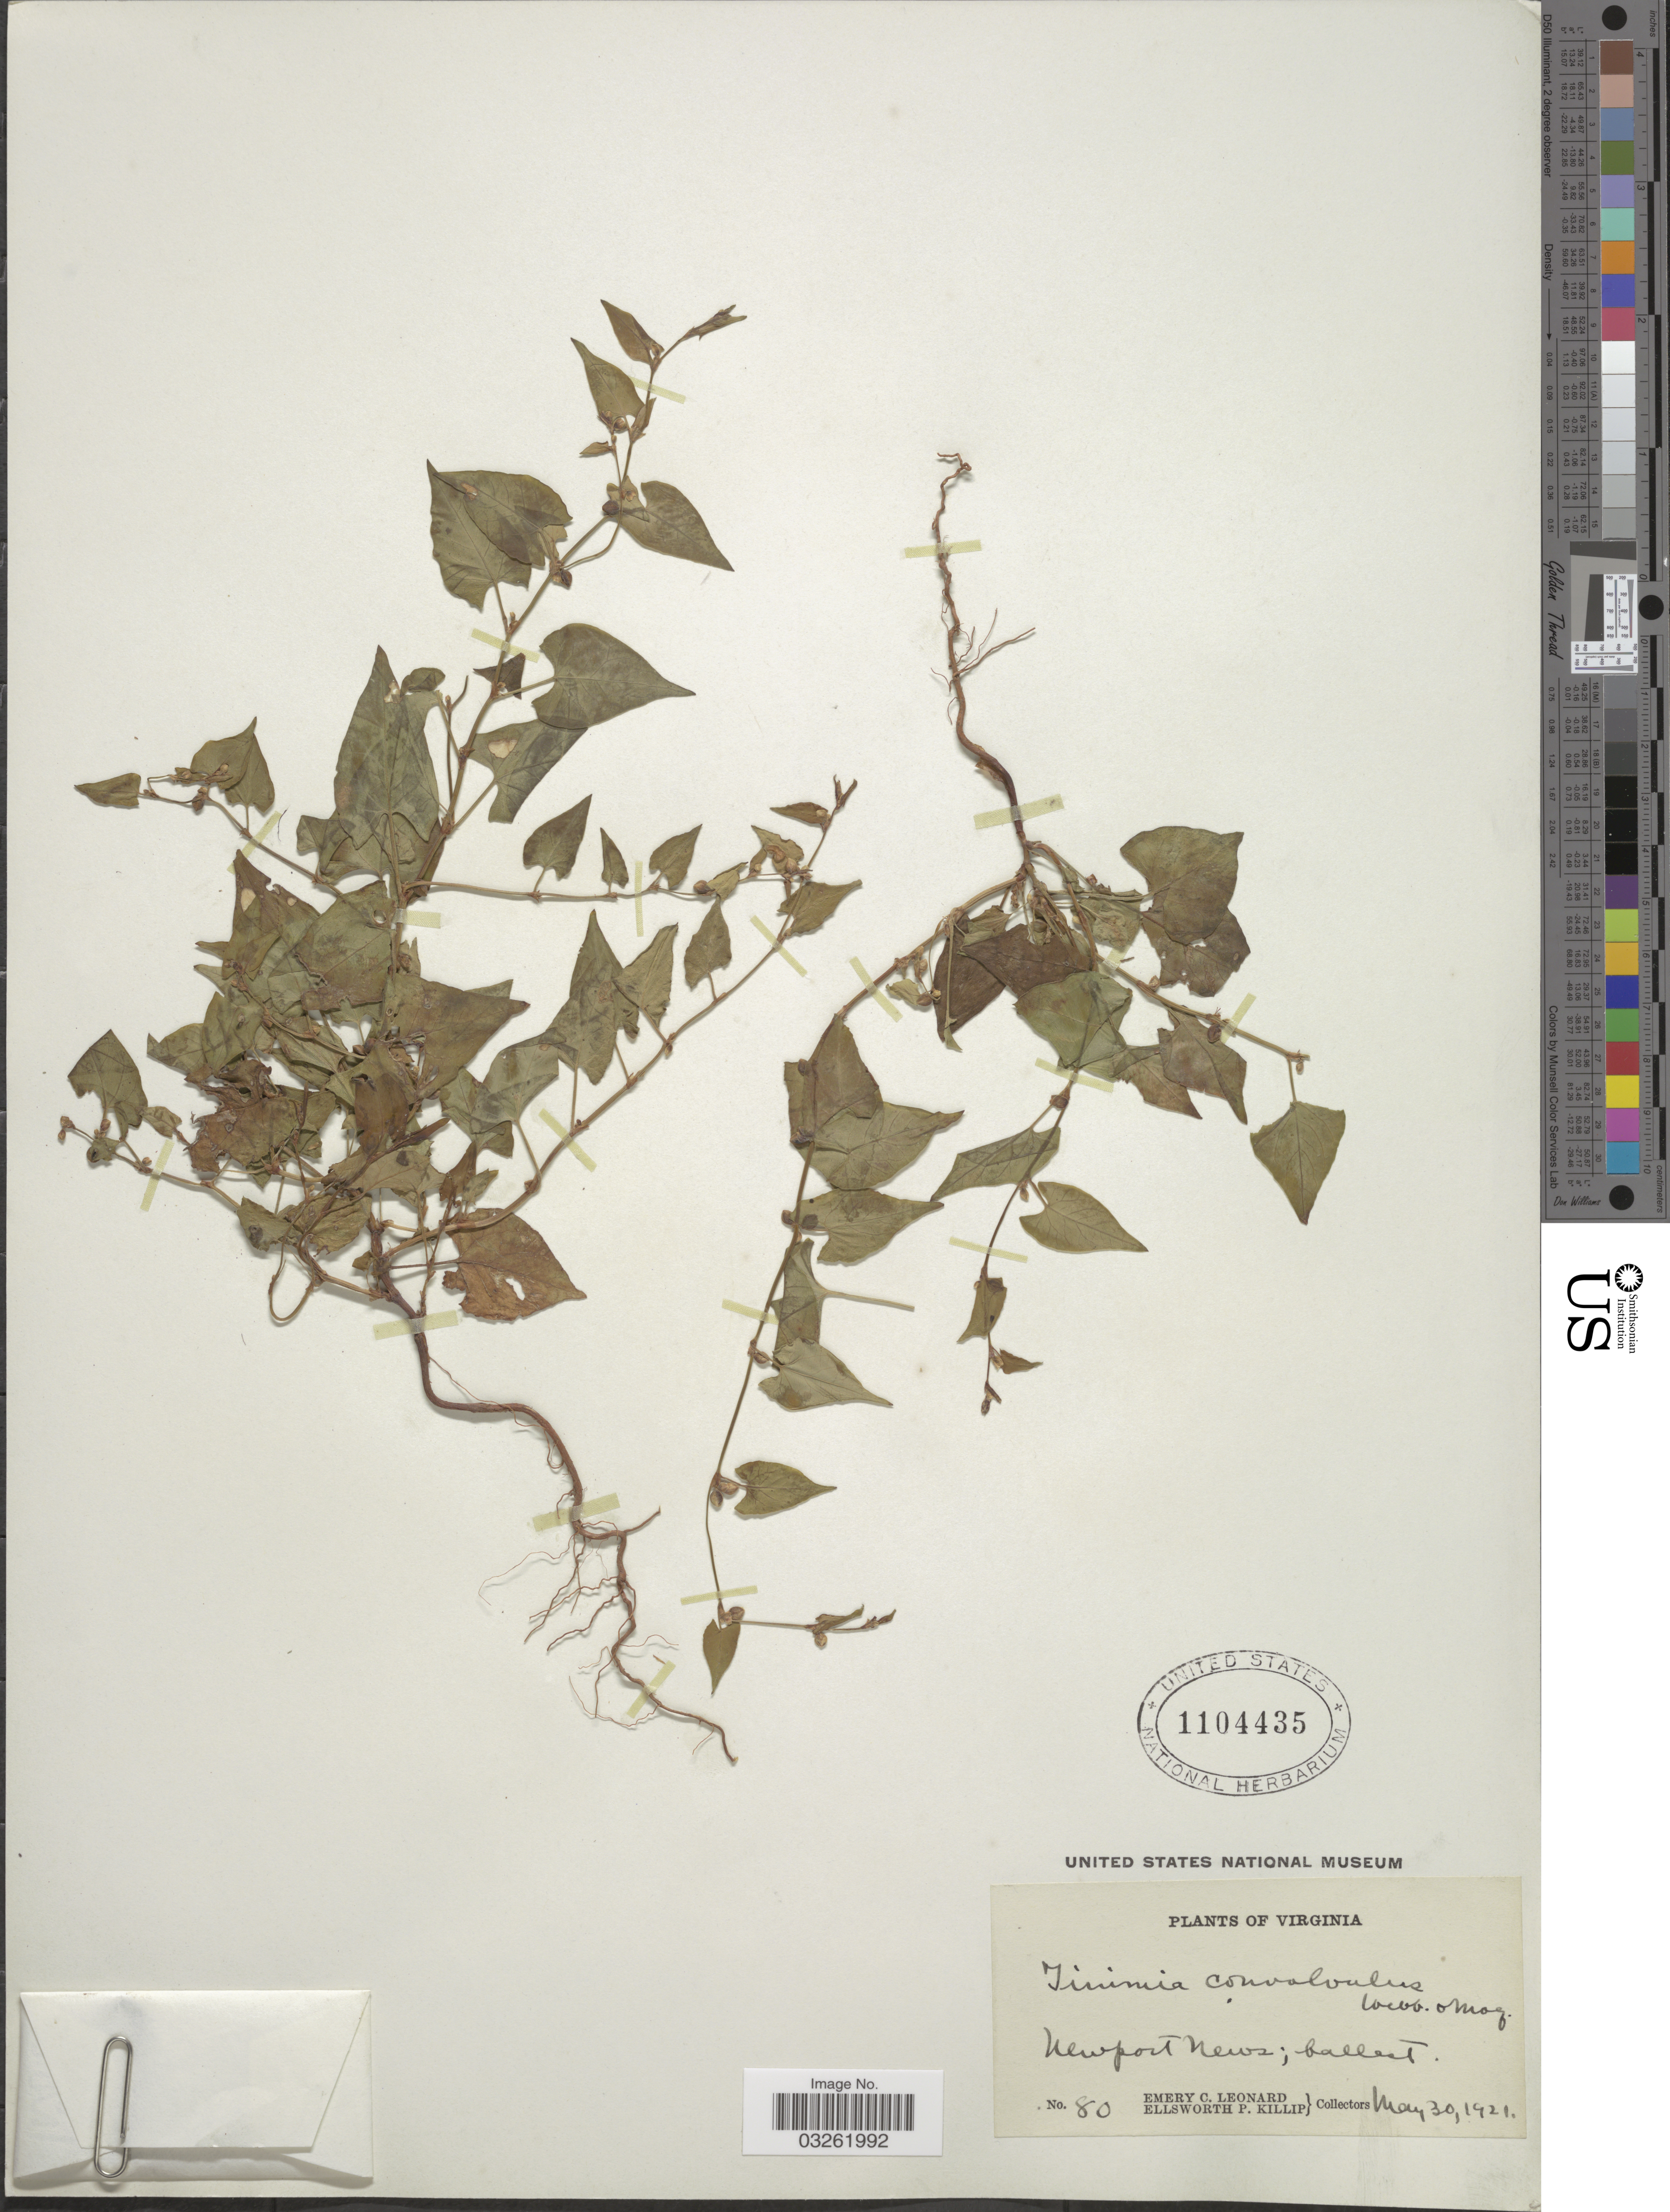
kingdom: Plantae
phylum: Tracheophyta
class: Magnoliopsida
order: Caryophyllales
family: Polygonaceae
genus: Fallopia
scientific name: Fallopia convolvulus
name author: (L.) Á. Löve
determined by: Strong, M. T., (US), Smithsonian Institution - National Museum of Natural History (UNITED STATES)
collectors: E. C. Leonard & E. P. Killip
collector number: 80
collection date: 1921-05-30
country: United States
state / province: Virginia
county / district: City of Newport News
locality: Newport News.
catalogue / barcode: US 1104435